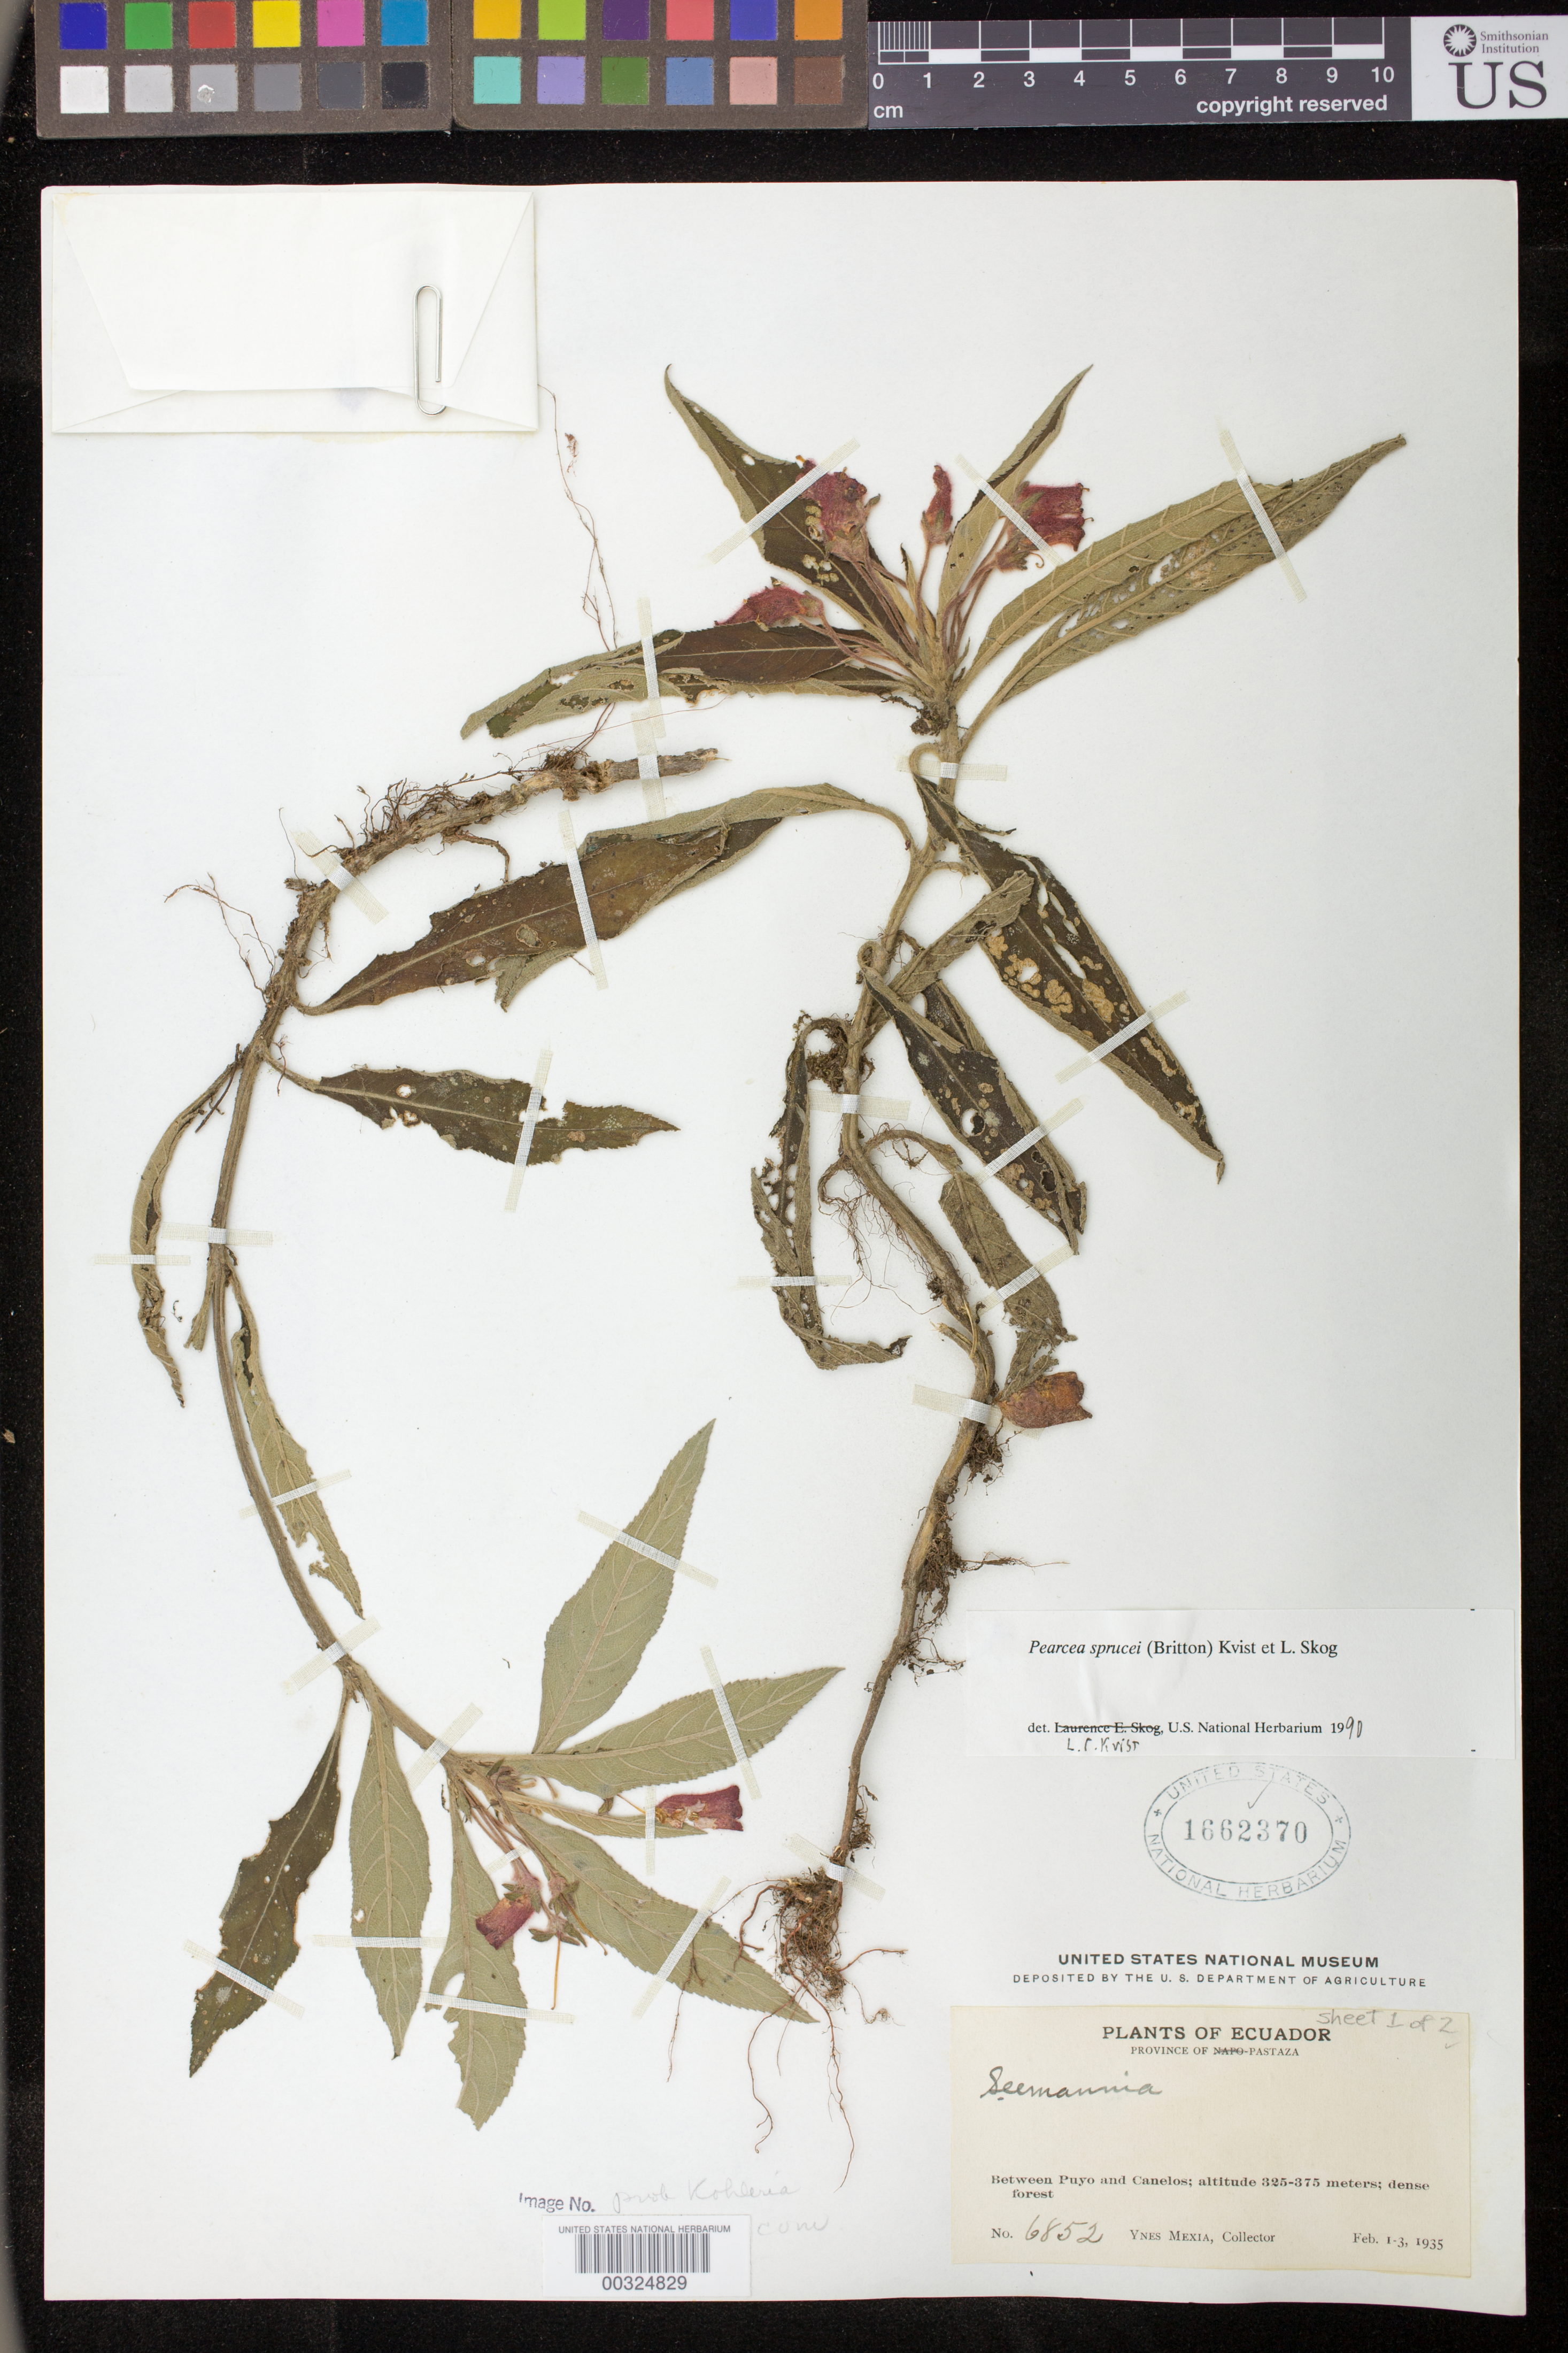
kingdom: Plantae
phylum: Tracheophyta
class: Magnoliopsida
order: Lamiales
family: Gesneriaceae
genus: Pearcea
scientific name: Pearcea sprucei var. sprucei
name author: (Britton ex Rusby) L.P. Kvist & L.E. Skog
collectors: Y. Mexia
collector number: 6852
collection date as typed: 1-3 Feb 1935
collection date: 1935-02-01/1935-02-03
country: Ecuador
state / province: Pastaza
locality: Between Puyo and Canelos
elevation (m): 325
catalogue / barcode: US 1662370